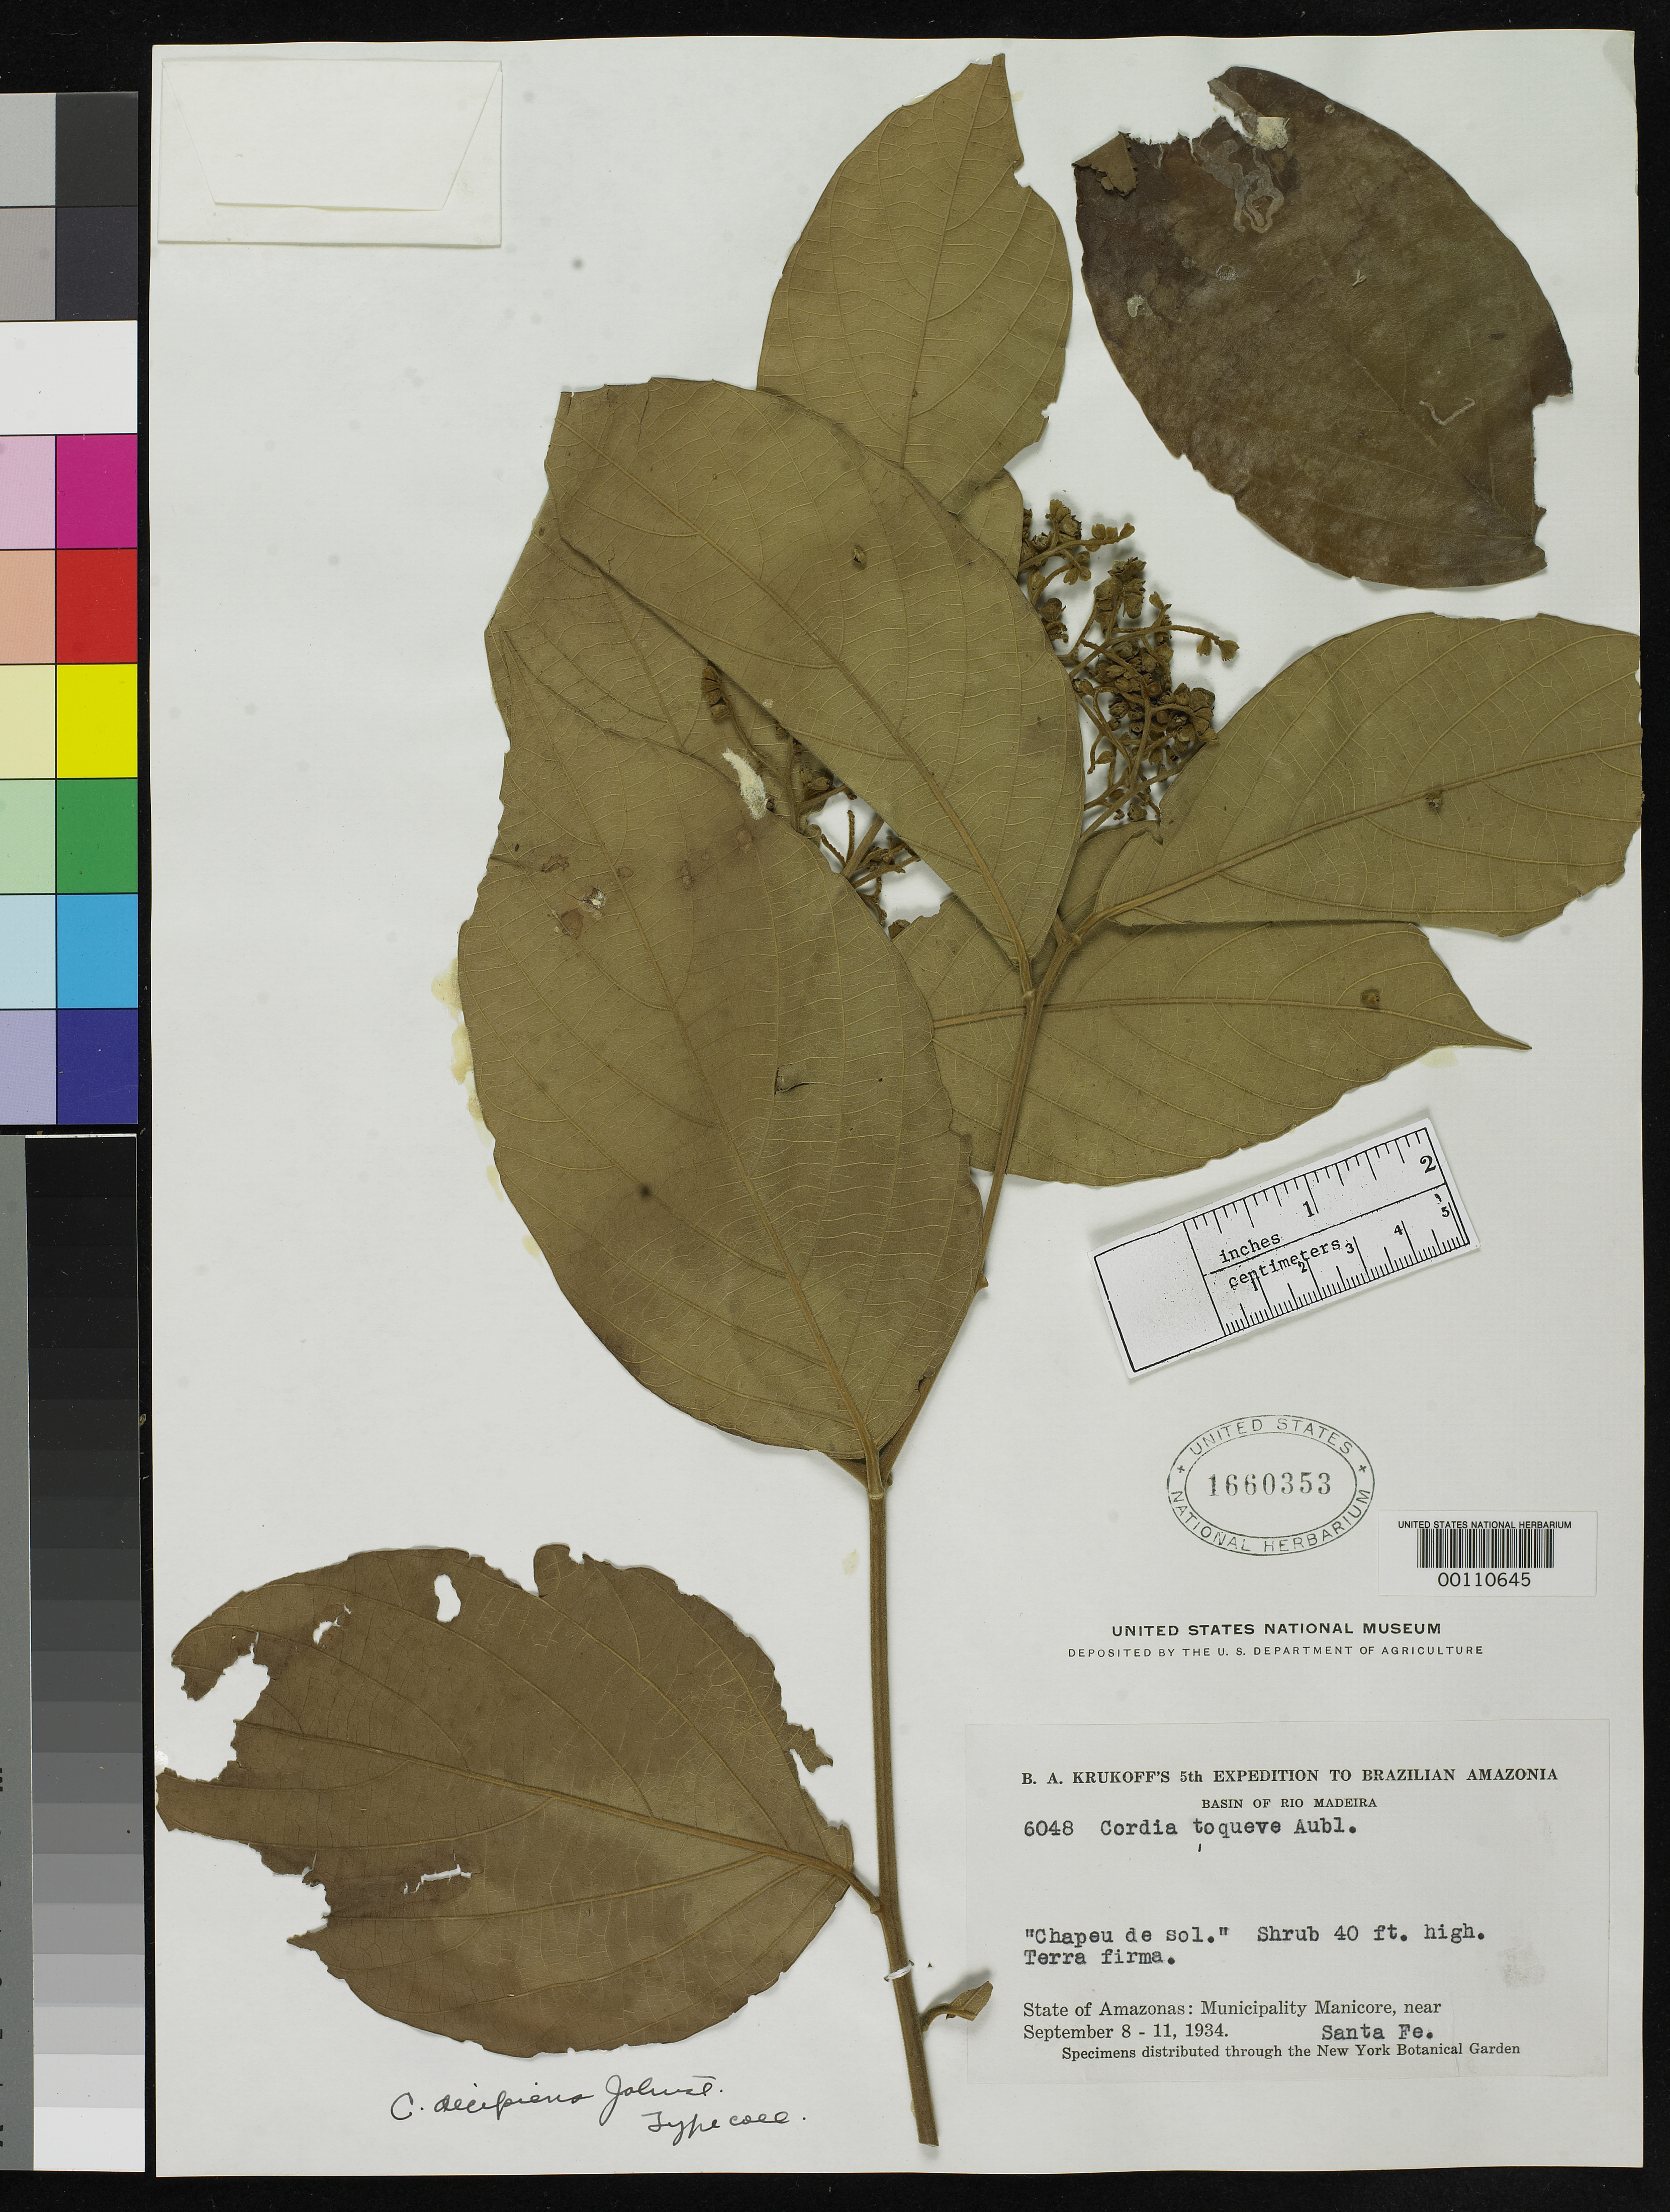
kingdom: Plantae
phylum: Tracheophyta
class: Magnoliopsida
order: Boraginales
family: Cordiaceae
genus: Cordia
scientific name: Cordia decipiens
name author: I.M. Johnst.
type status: Isotype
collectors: B. A. Krukoff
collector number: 6048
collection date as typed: September 8 - 11, 1934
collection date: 1934-09-08/1934-09-11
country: Brazil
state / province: Amazonas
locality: State of Amazonas: Municipality of Manicore, near Santa Fe.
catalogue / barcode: US 1660353